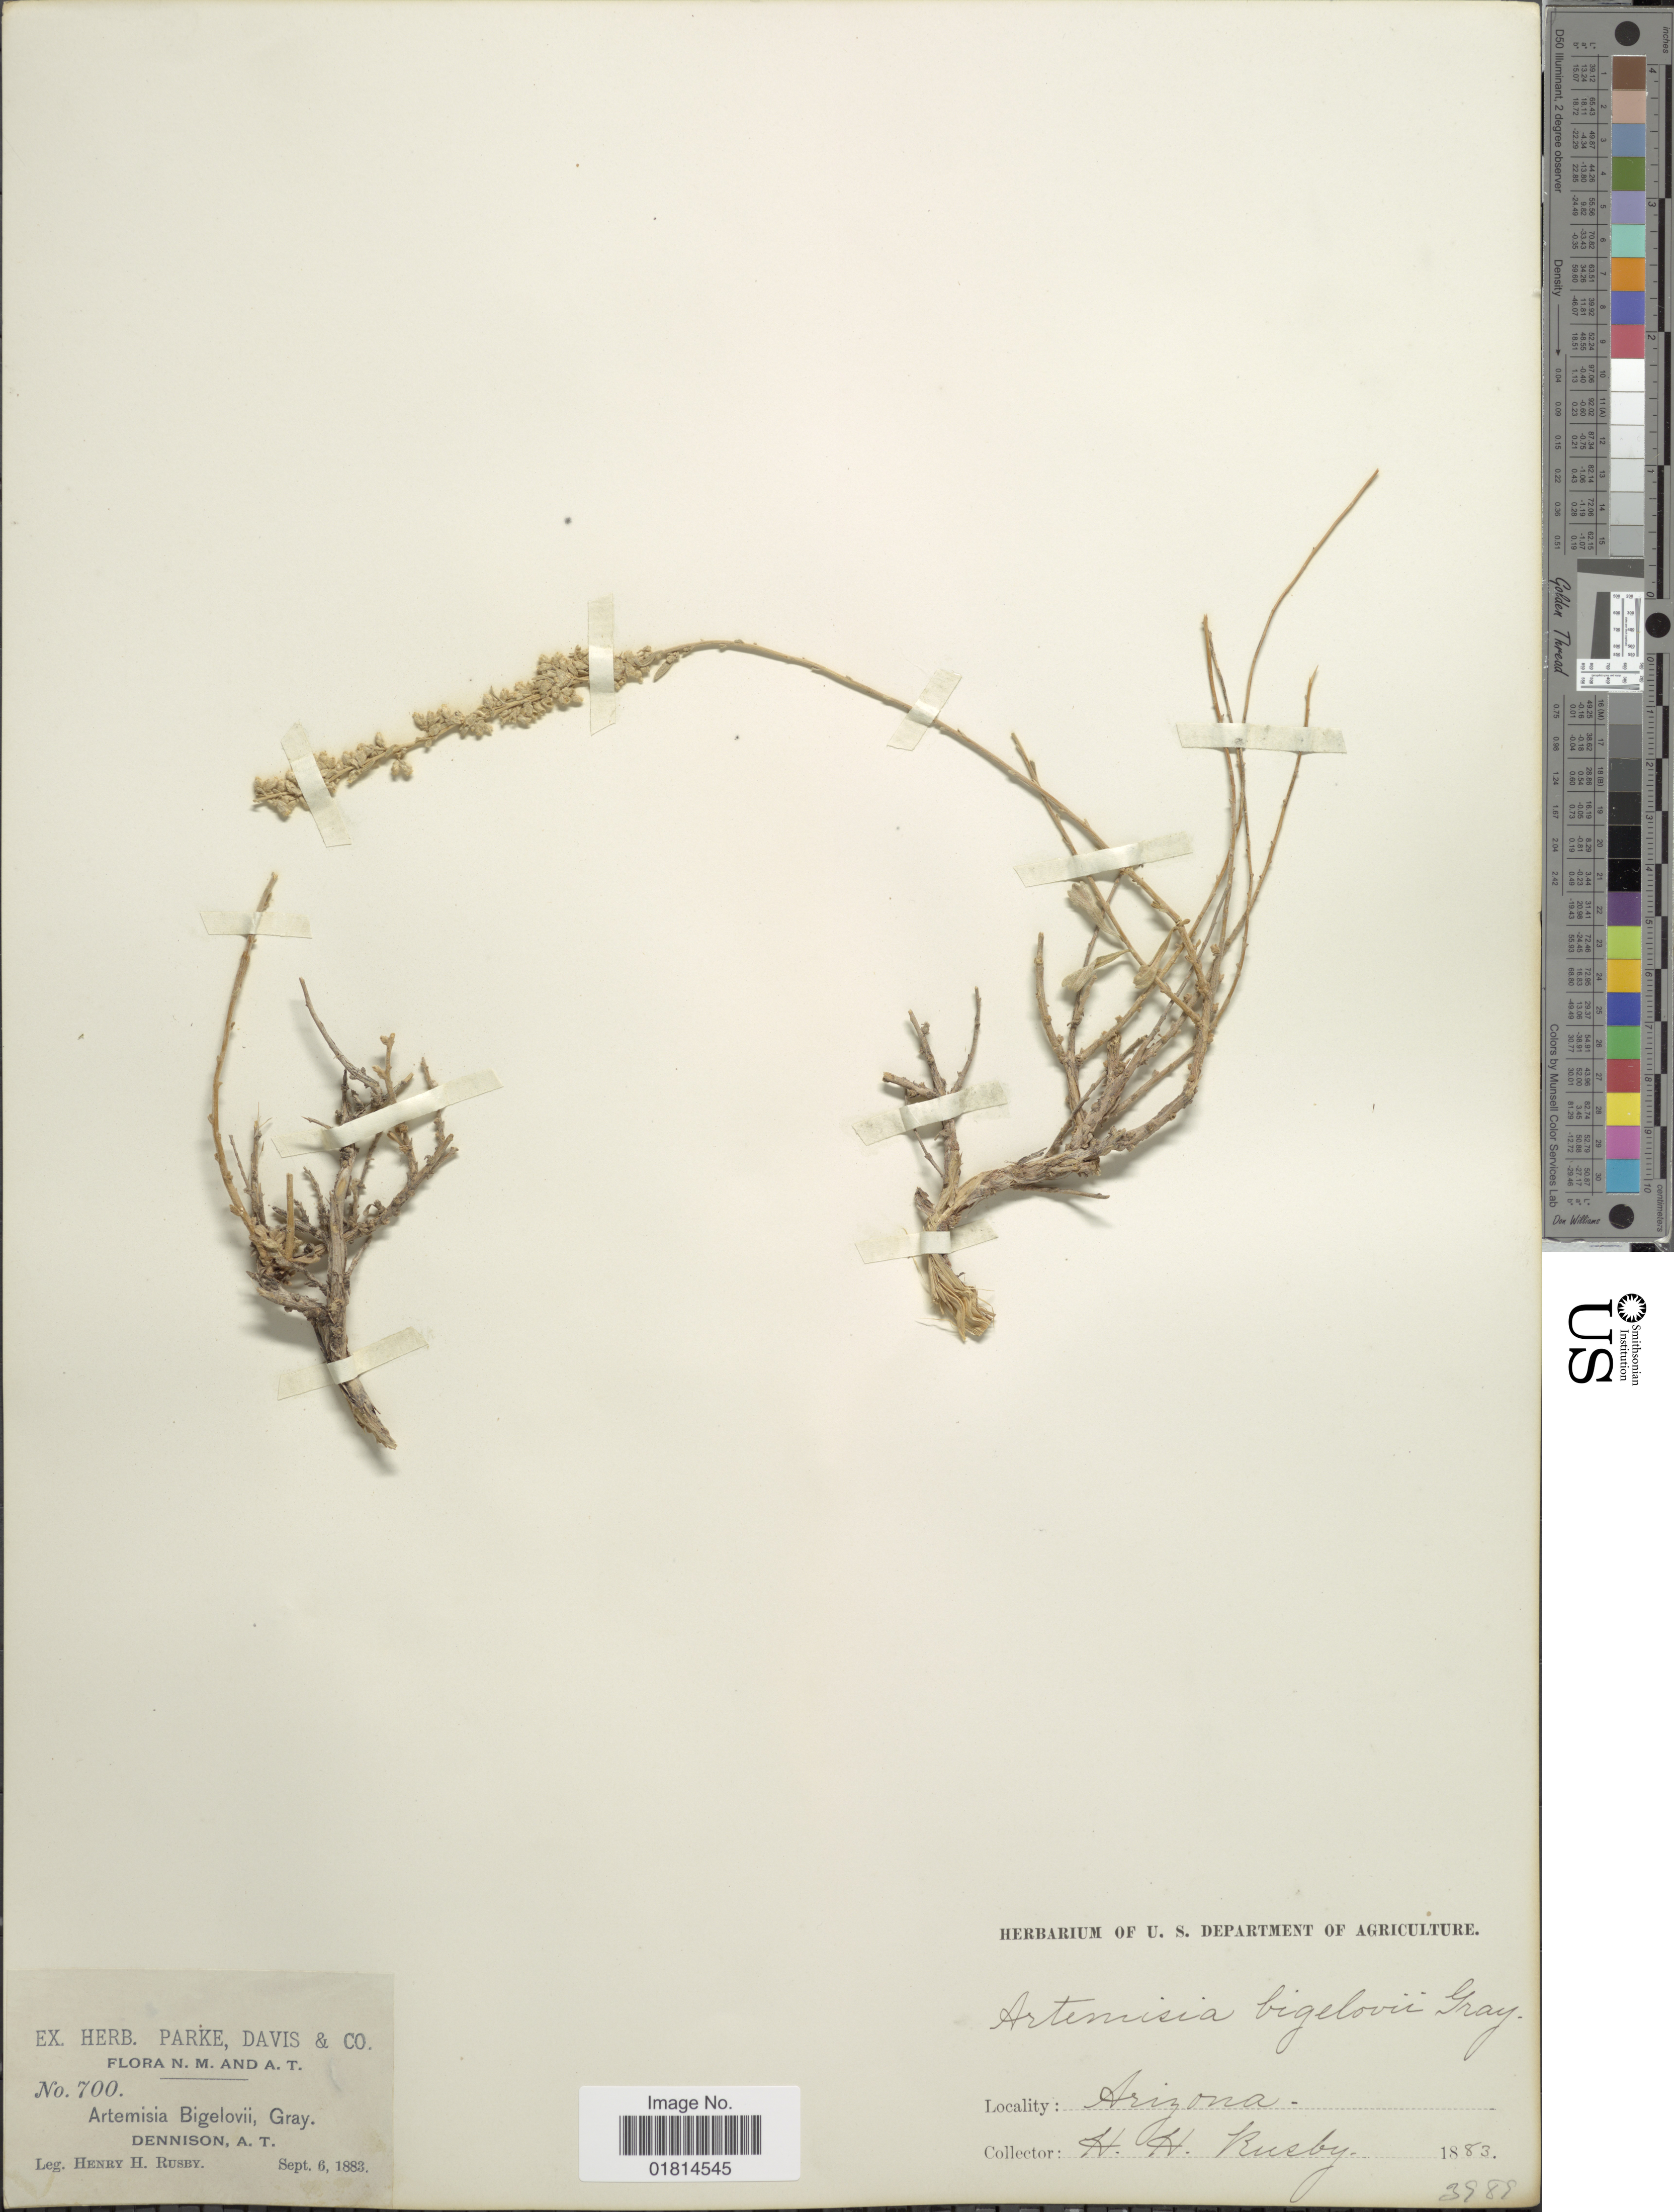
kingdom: Plantae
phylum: Tracheophyta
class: Magnoliopsida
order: Asterales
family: Asteraceae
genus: Artemisia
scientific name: Artemisia bigelovii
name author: A. Gray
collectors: H. H. Rusby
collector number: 700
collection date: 1883-09-06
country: United States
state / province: Arizona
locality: Dennison, A.T.